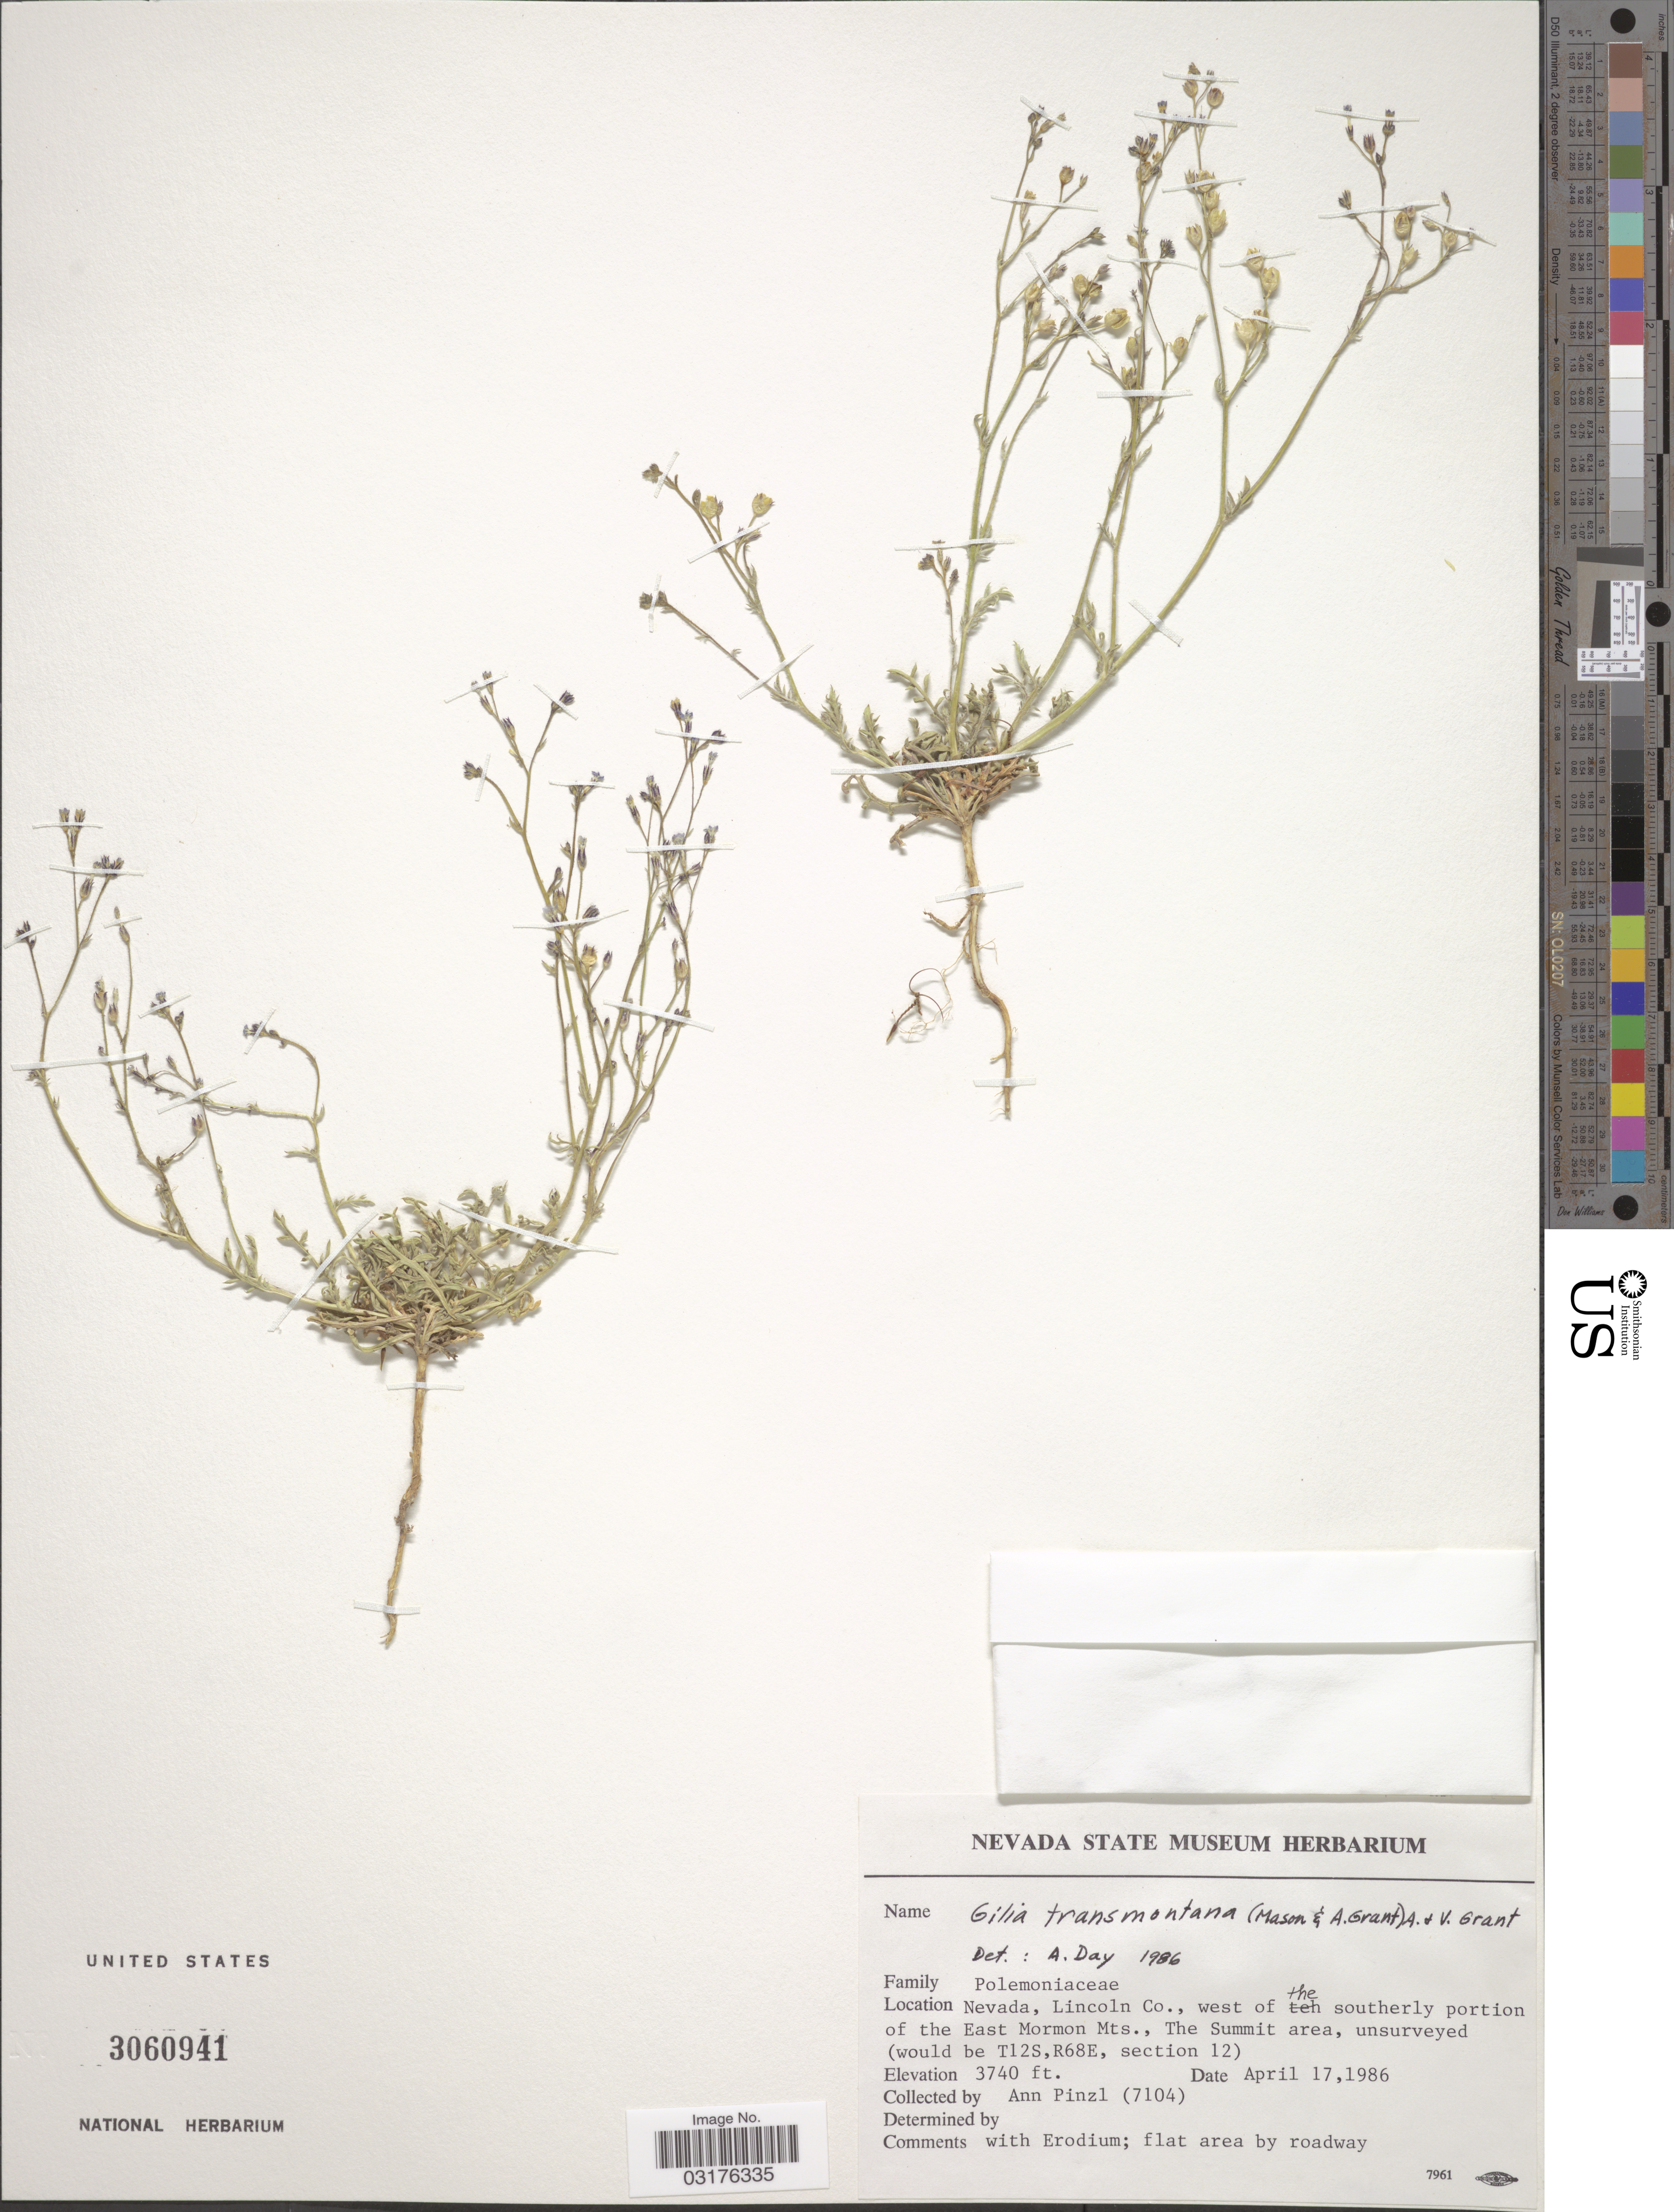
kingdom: Plantae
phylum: Tracheophyta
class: Magnoliopsida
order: Ericales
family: Polemoniaceae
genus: Gilia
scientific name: Gilia transmontana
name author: (H. Mason & A.D. Grant) A.D. Grant & V.E. Grant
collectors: A. Pinzl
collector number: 7104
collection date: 1986-04-17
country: United States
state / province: Nevada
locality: Lincoln Co., west of the southerly portion of the East Mormon Mts., The Summit area, unsurveyed (would be T12S, R68E, section 12).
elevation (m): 1140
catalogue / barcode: US 3060941